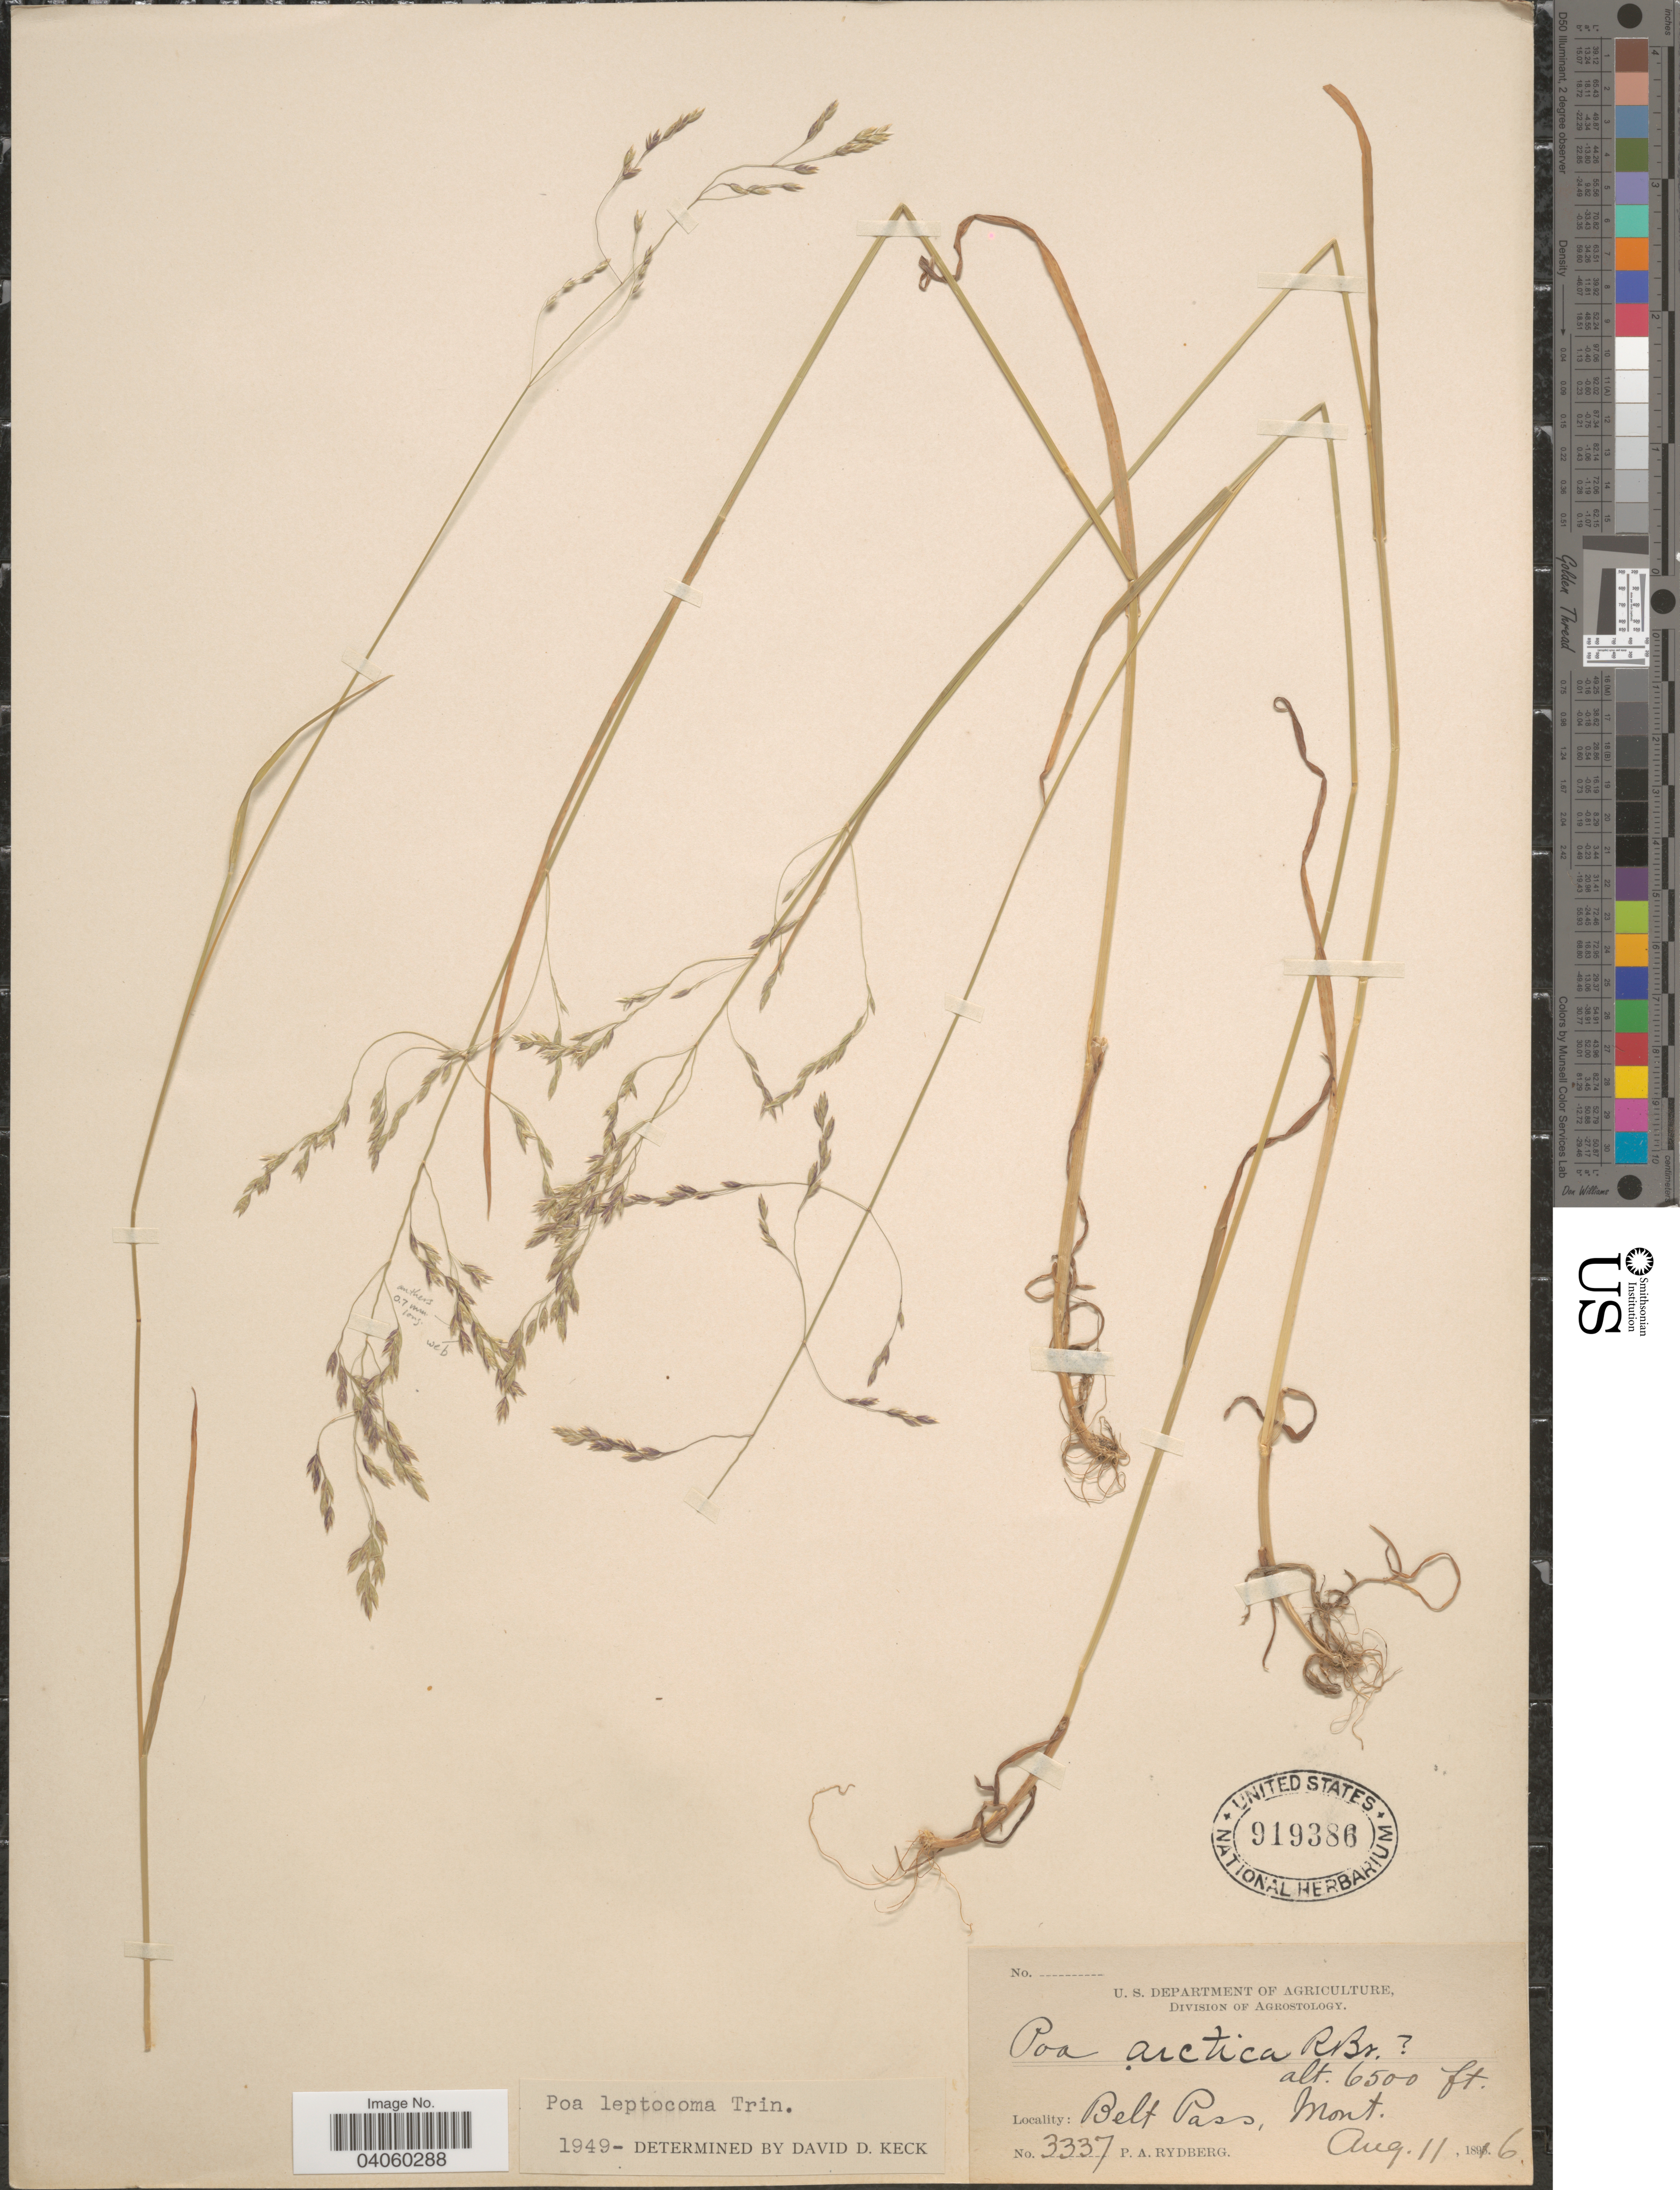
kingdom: Plantae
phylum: Tracheophyta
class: Liliopsida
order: Poales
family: Poaceae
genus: Poa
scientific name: Poa leptocoma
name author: Trin.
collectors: P. A. Rydberg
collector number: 3337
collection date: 1816-08-11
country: United States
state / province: Montana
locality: Belt Pass.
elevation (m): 1981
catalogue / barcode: US 919386